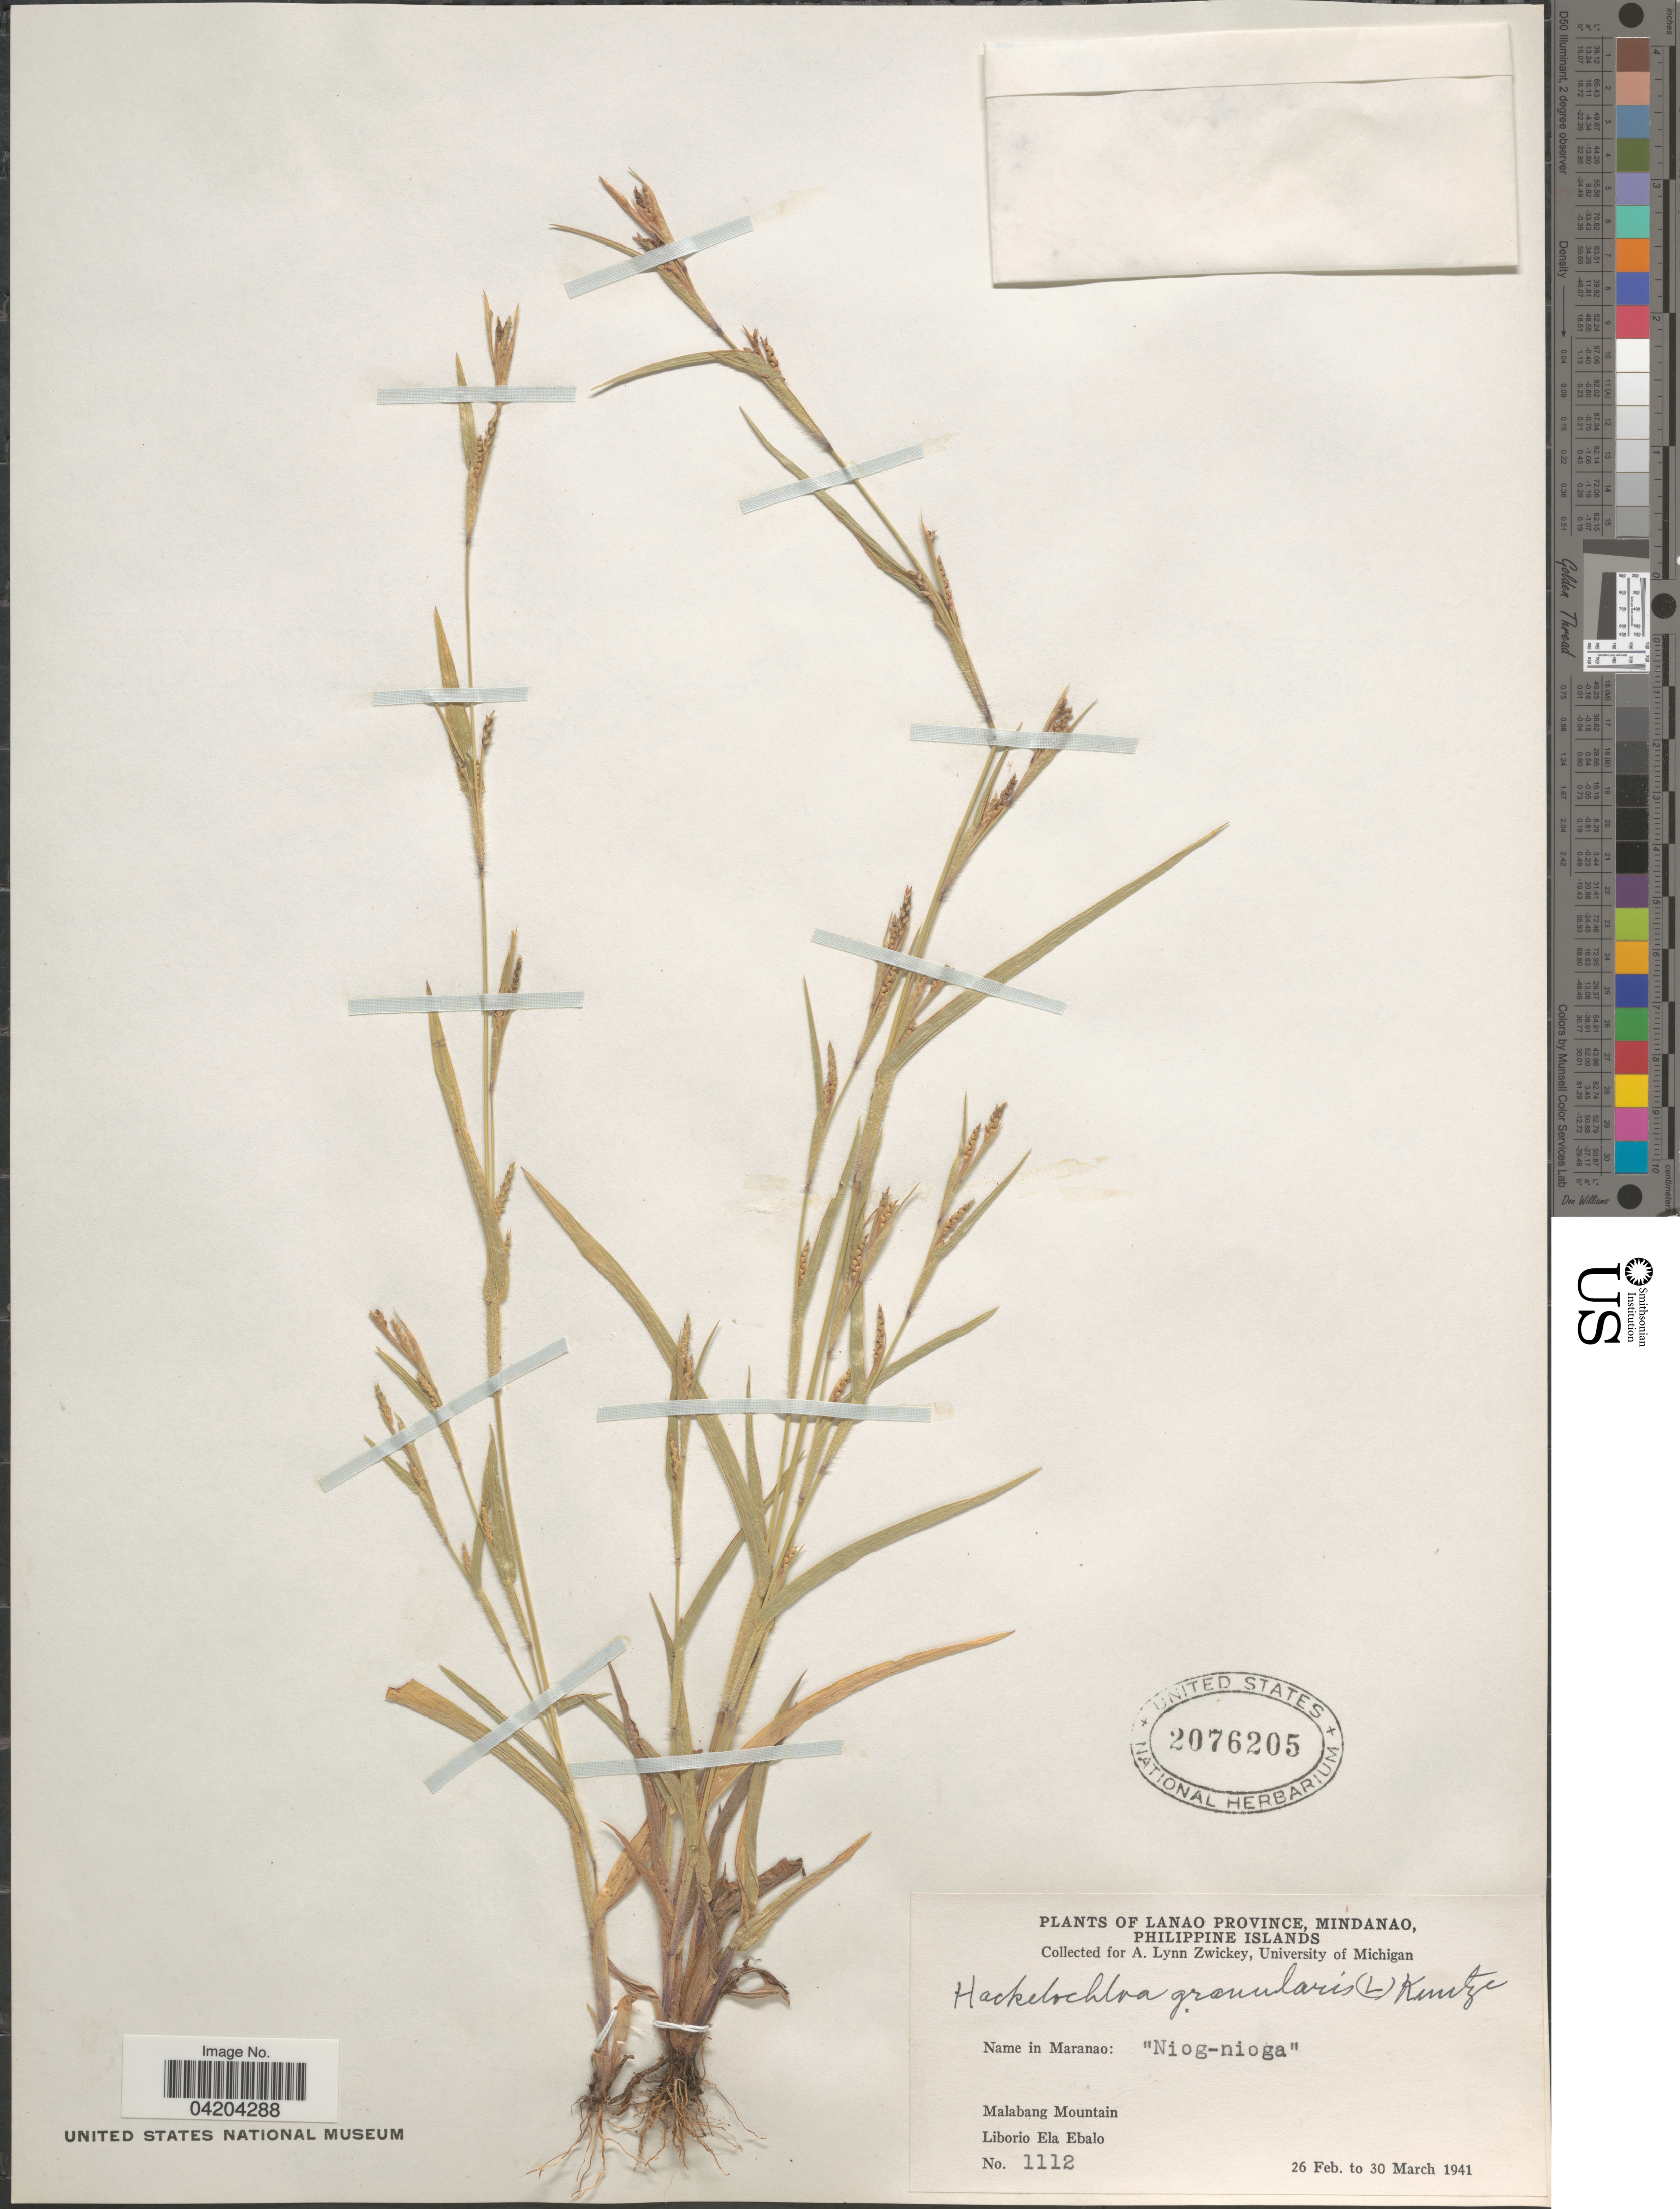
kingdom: Plantae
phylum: Tracheophyta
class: Liliopsida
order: Poales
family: Poaceae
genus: Mnesithea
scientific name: Mnesithea granularis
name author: (L.) de Koning & Sosef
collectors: A. Zwickey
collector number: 1112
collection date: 1941-02-26/1941-03-30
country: Philippines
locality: Lanao Province, Mindanao. Malabang Mountain. Liborio Ela Ebalo.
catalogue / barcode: US 2076205